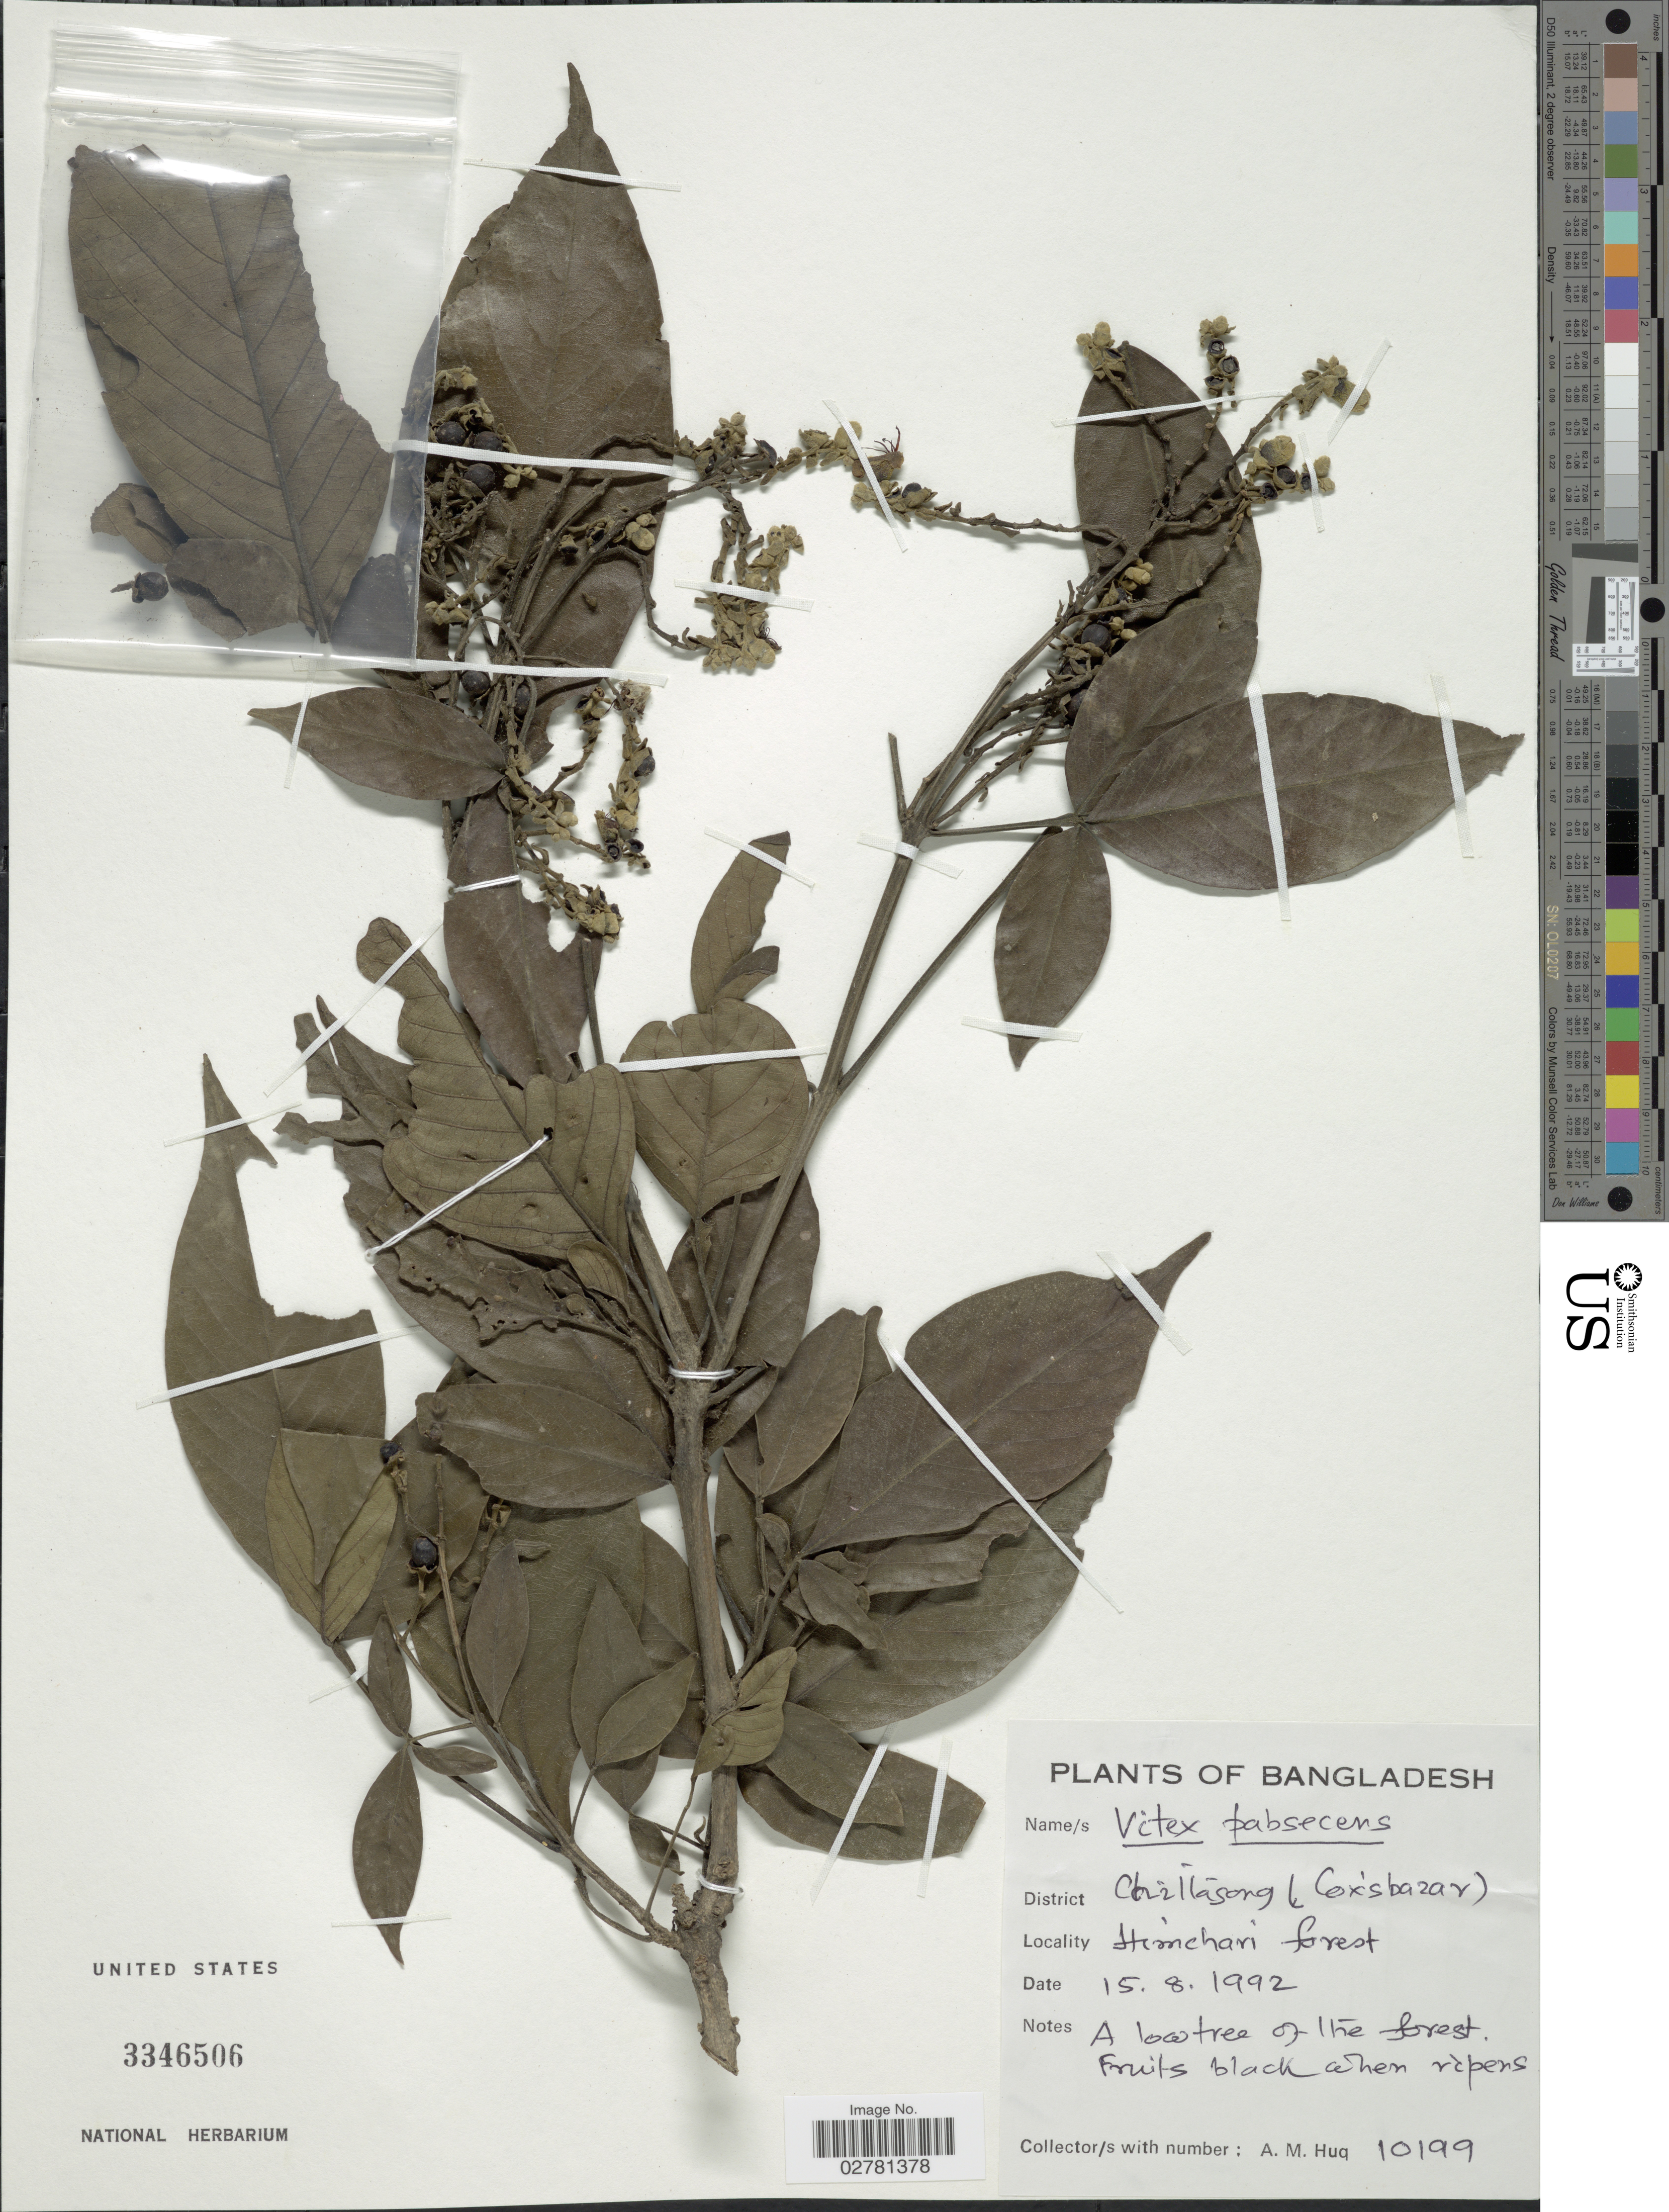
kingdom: Plantae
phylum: Tracheophyta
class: Magnoliopsida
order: Lamiales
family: Lamiaceae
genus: Vitex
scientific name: Vitex pinnata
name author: L.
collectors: A. M. Huq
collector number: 10199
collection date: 1992-08-15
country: Bangladesh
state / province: Chittagong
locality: District Chittagong (Coxsbazar). Himchari forest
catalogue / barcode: US 3346506